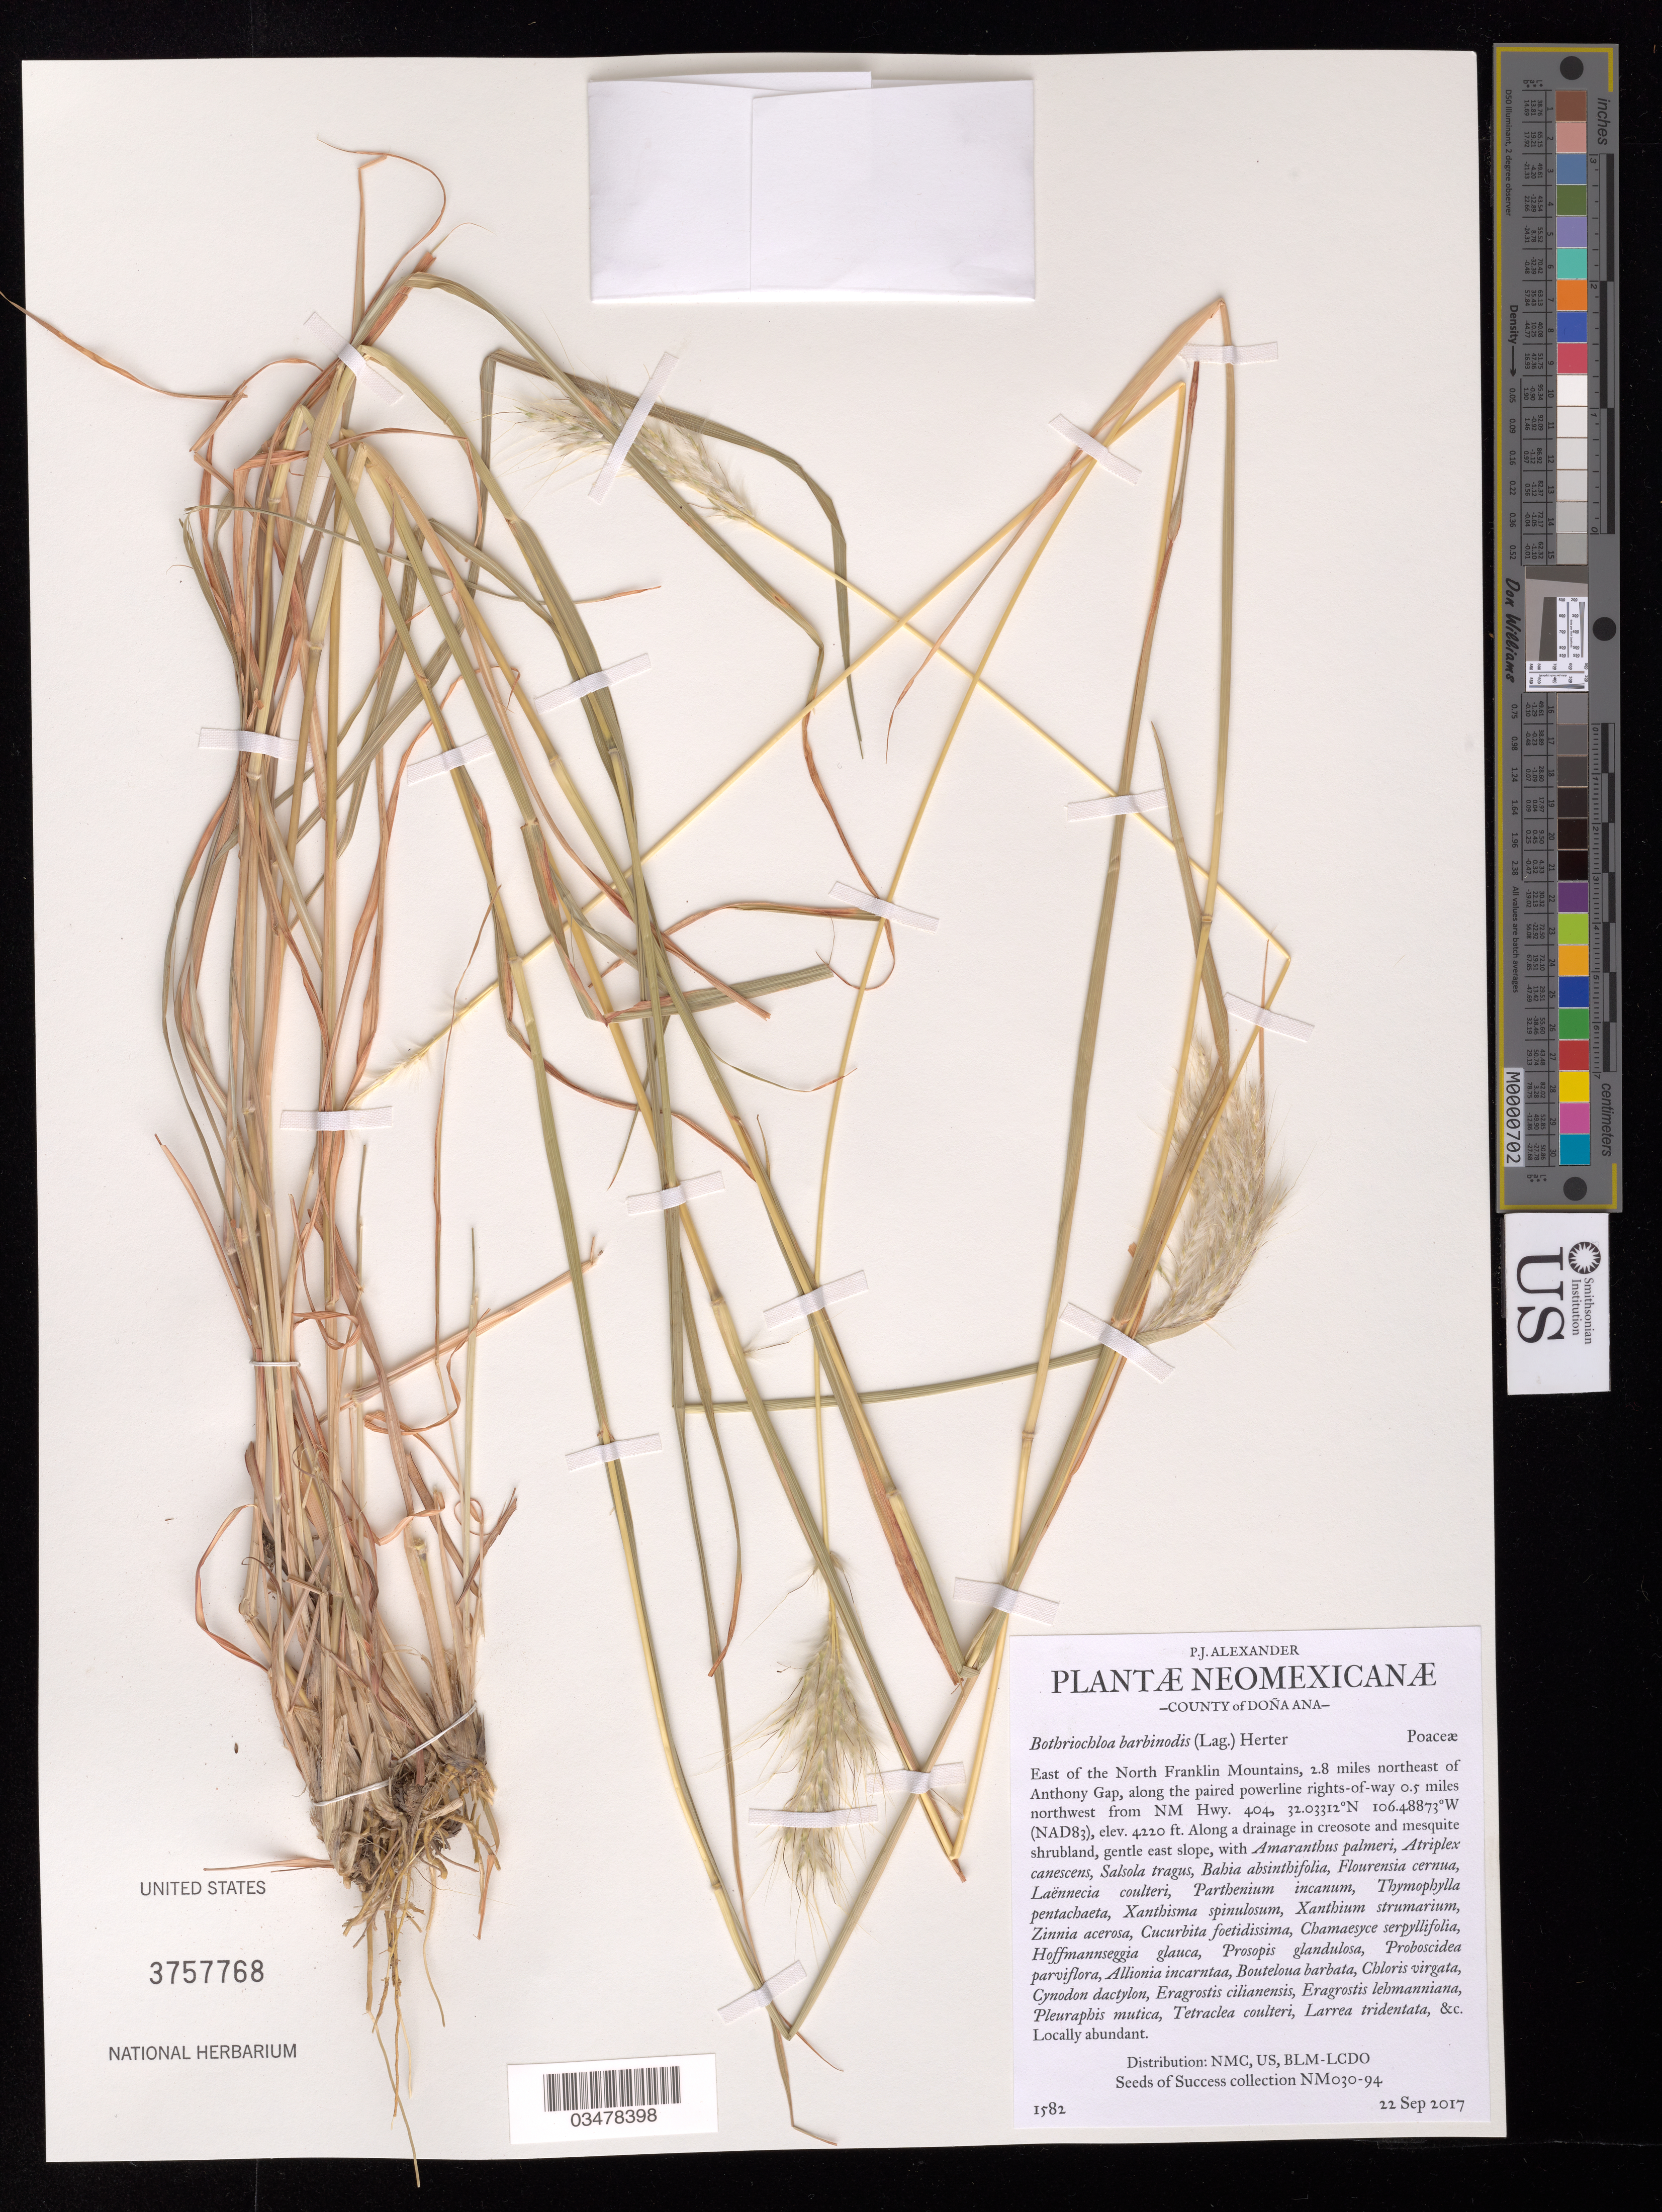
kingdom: Plantae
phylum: Tracheophyta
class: Liliopsida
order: Poales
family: Poaceae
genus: Bothriochloa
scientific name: Bothriochloa barbinodis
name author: (Lag.) Herter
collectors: P. Alexander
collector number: NM030-094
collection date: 2017-09-22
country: United States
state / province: New Mexico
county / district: Dona Ana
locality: Allotment 15001, Chaparral. E of the North Franklin Mtns, 2.8 mi. NE of Anthony Gap.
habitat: Along a drainage in crreosote and mesquite shrubland, gentle east slope. Ecological site: Clayey (R042XB023NM). With Salsola tragus, Atriplex canescens, Larrea tridentata, etc.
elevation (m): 1286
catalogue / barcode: US 3757768